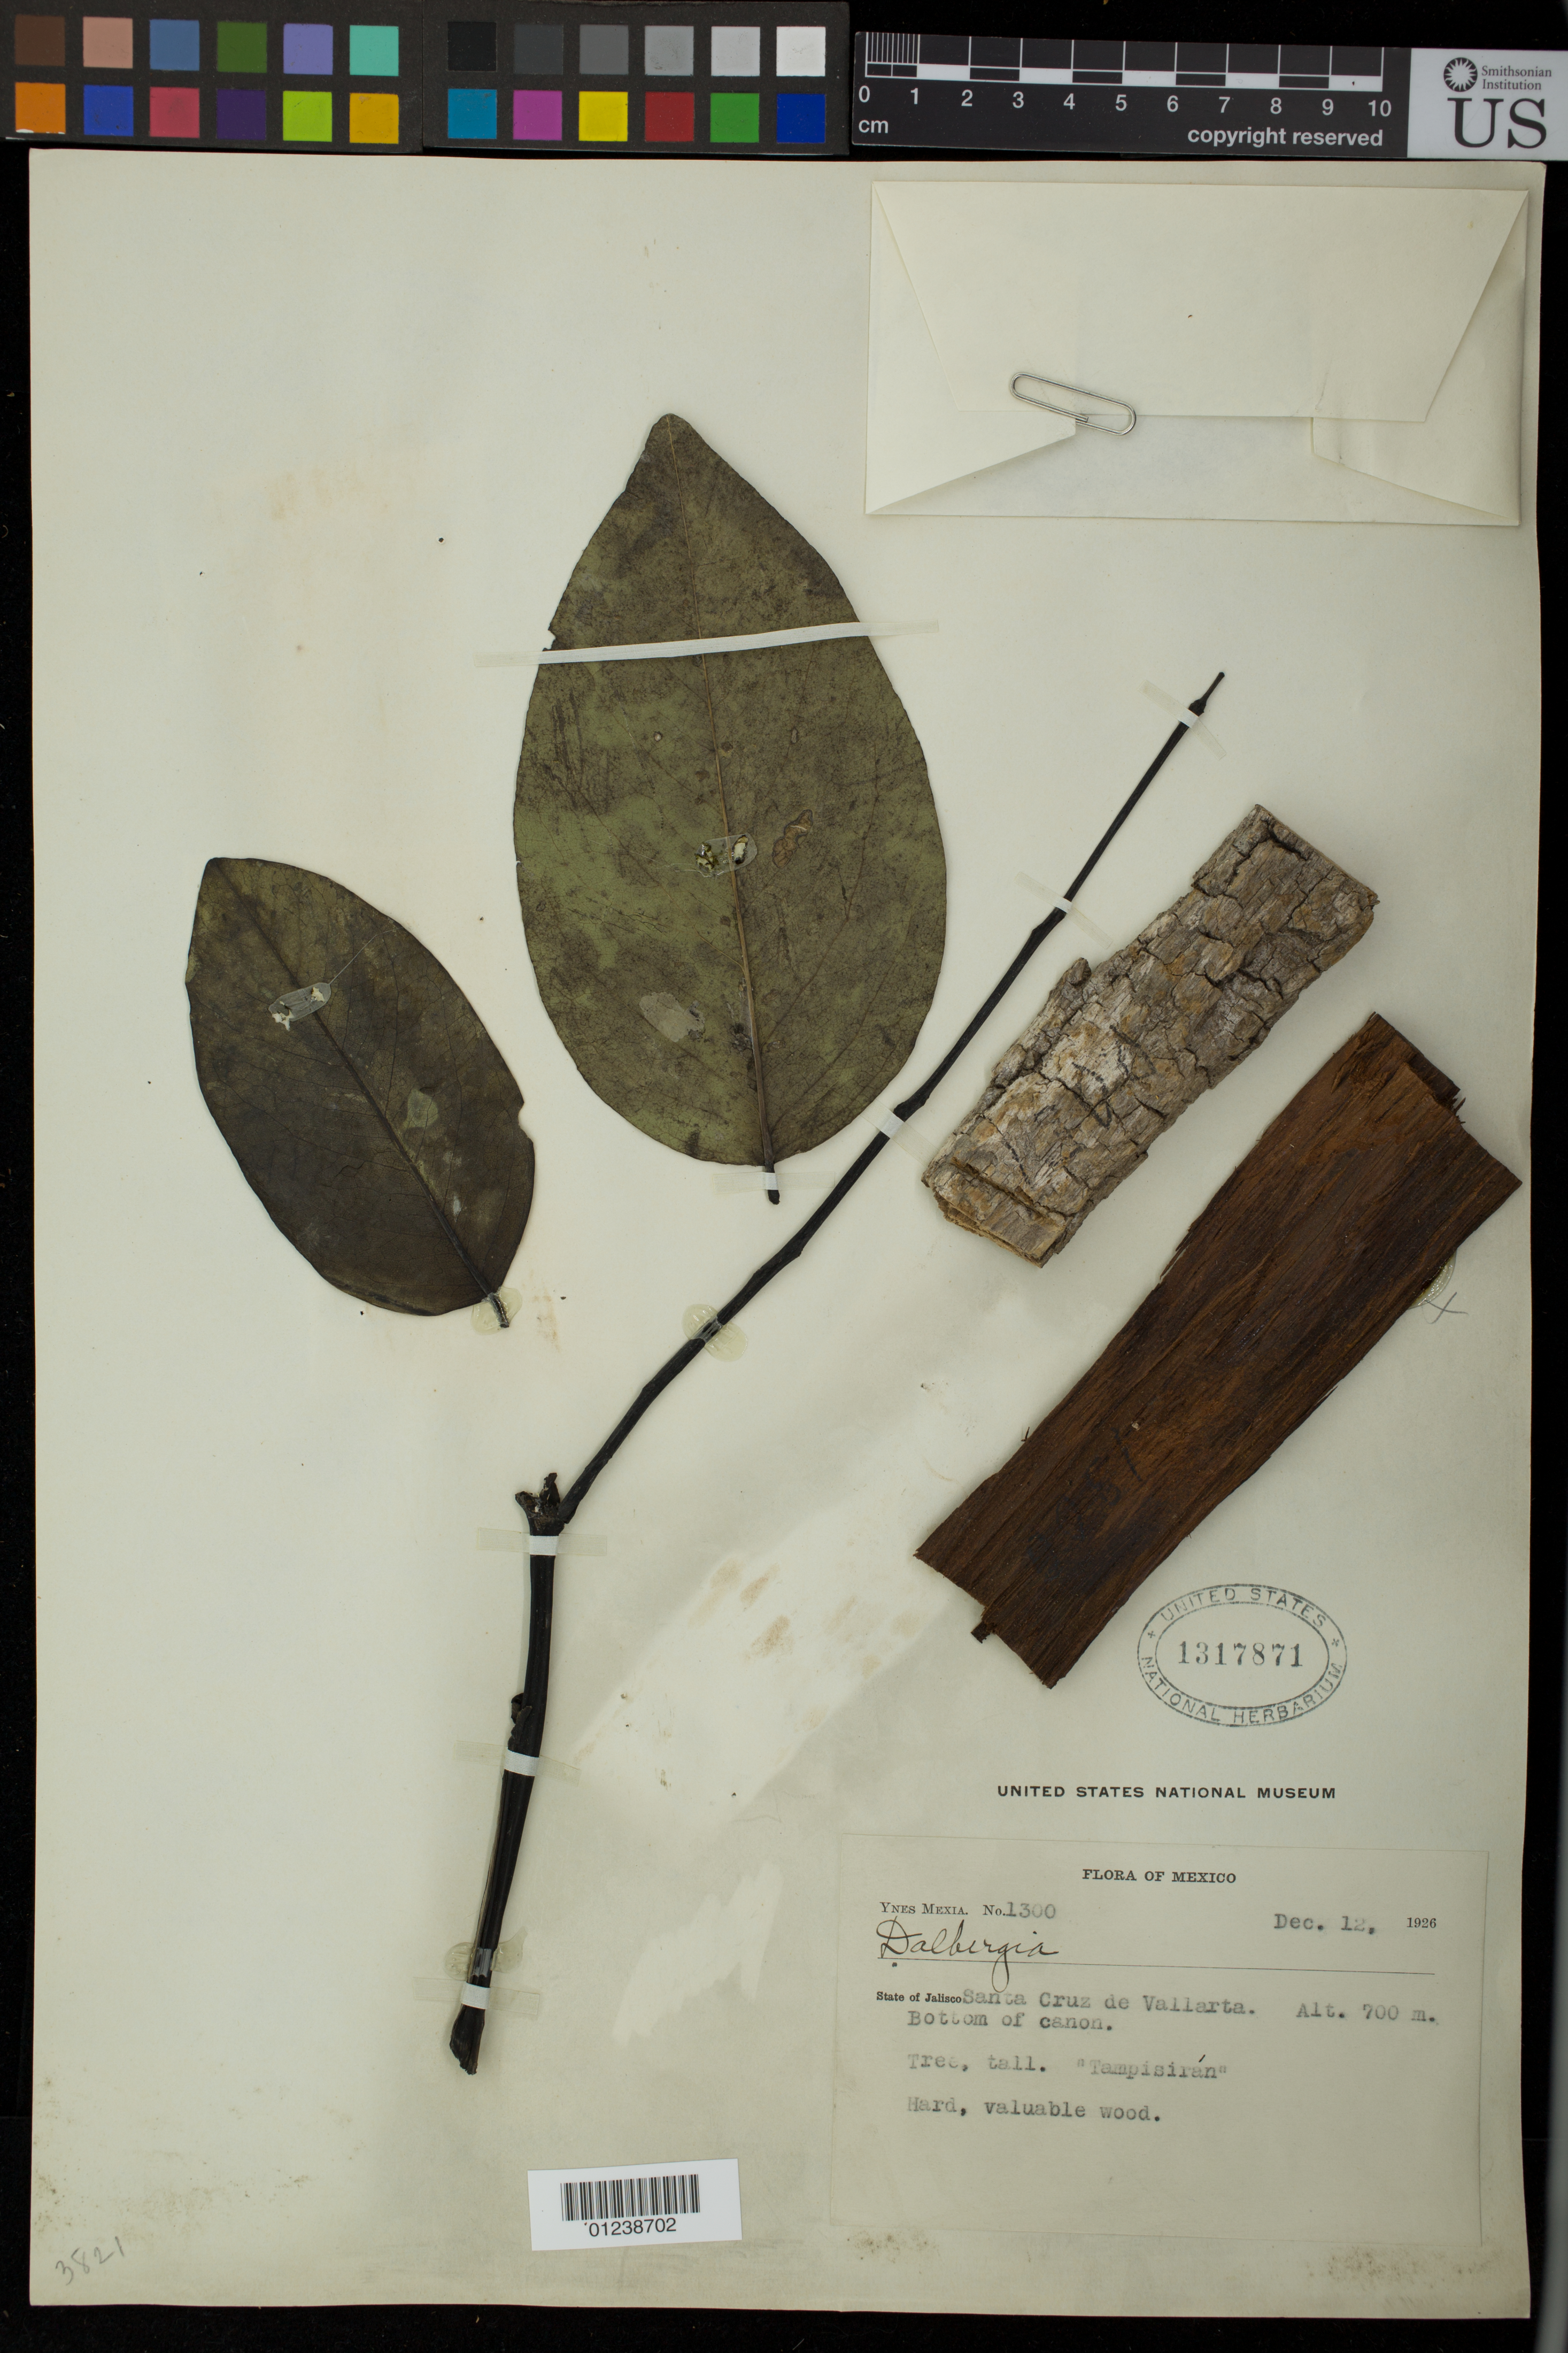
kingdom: Plantae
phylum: Tracheophyta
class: Magnoliopsida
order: Fabales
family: Fabaceae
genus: Dalbergia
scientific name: Dalbergia granadillo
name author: Pittier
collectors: Y. Mexia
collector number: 1300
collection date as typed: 12 Dec 1926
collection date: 1926-12-12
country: Mexico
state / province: Jalisco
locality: Santa Cruz de Vallarta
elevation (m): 700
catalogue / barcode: US 1317871